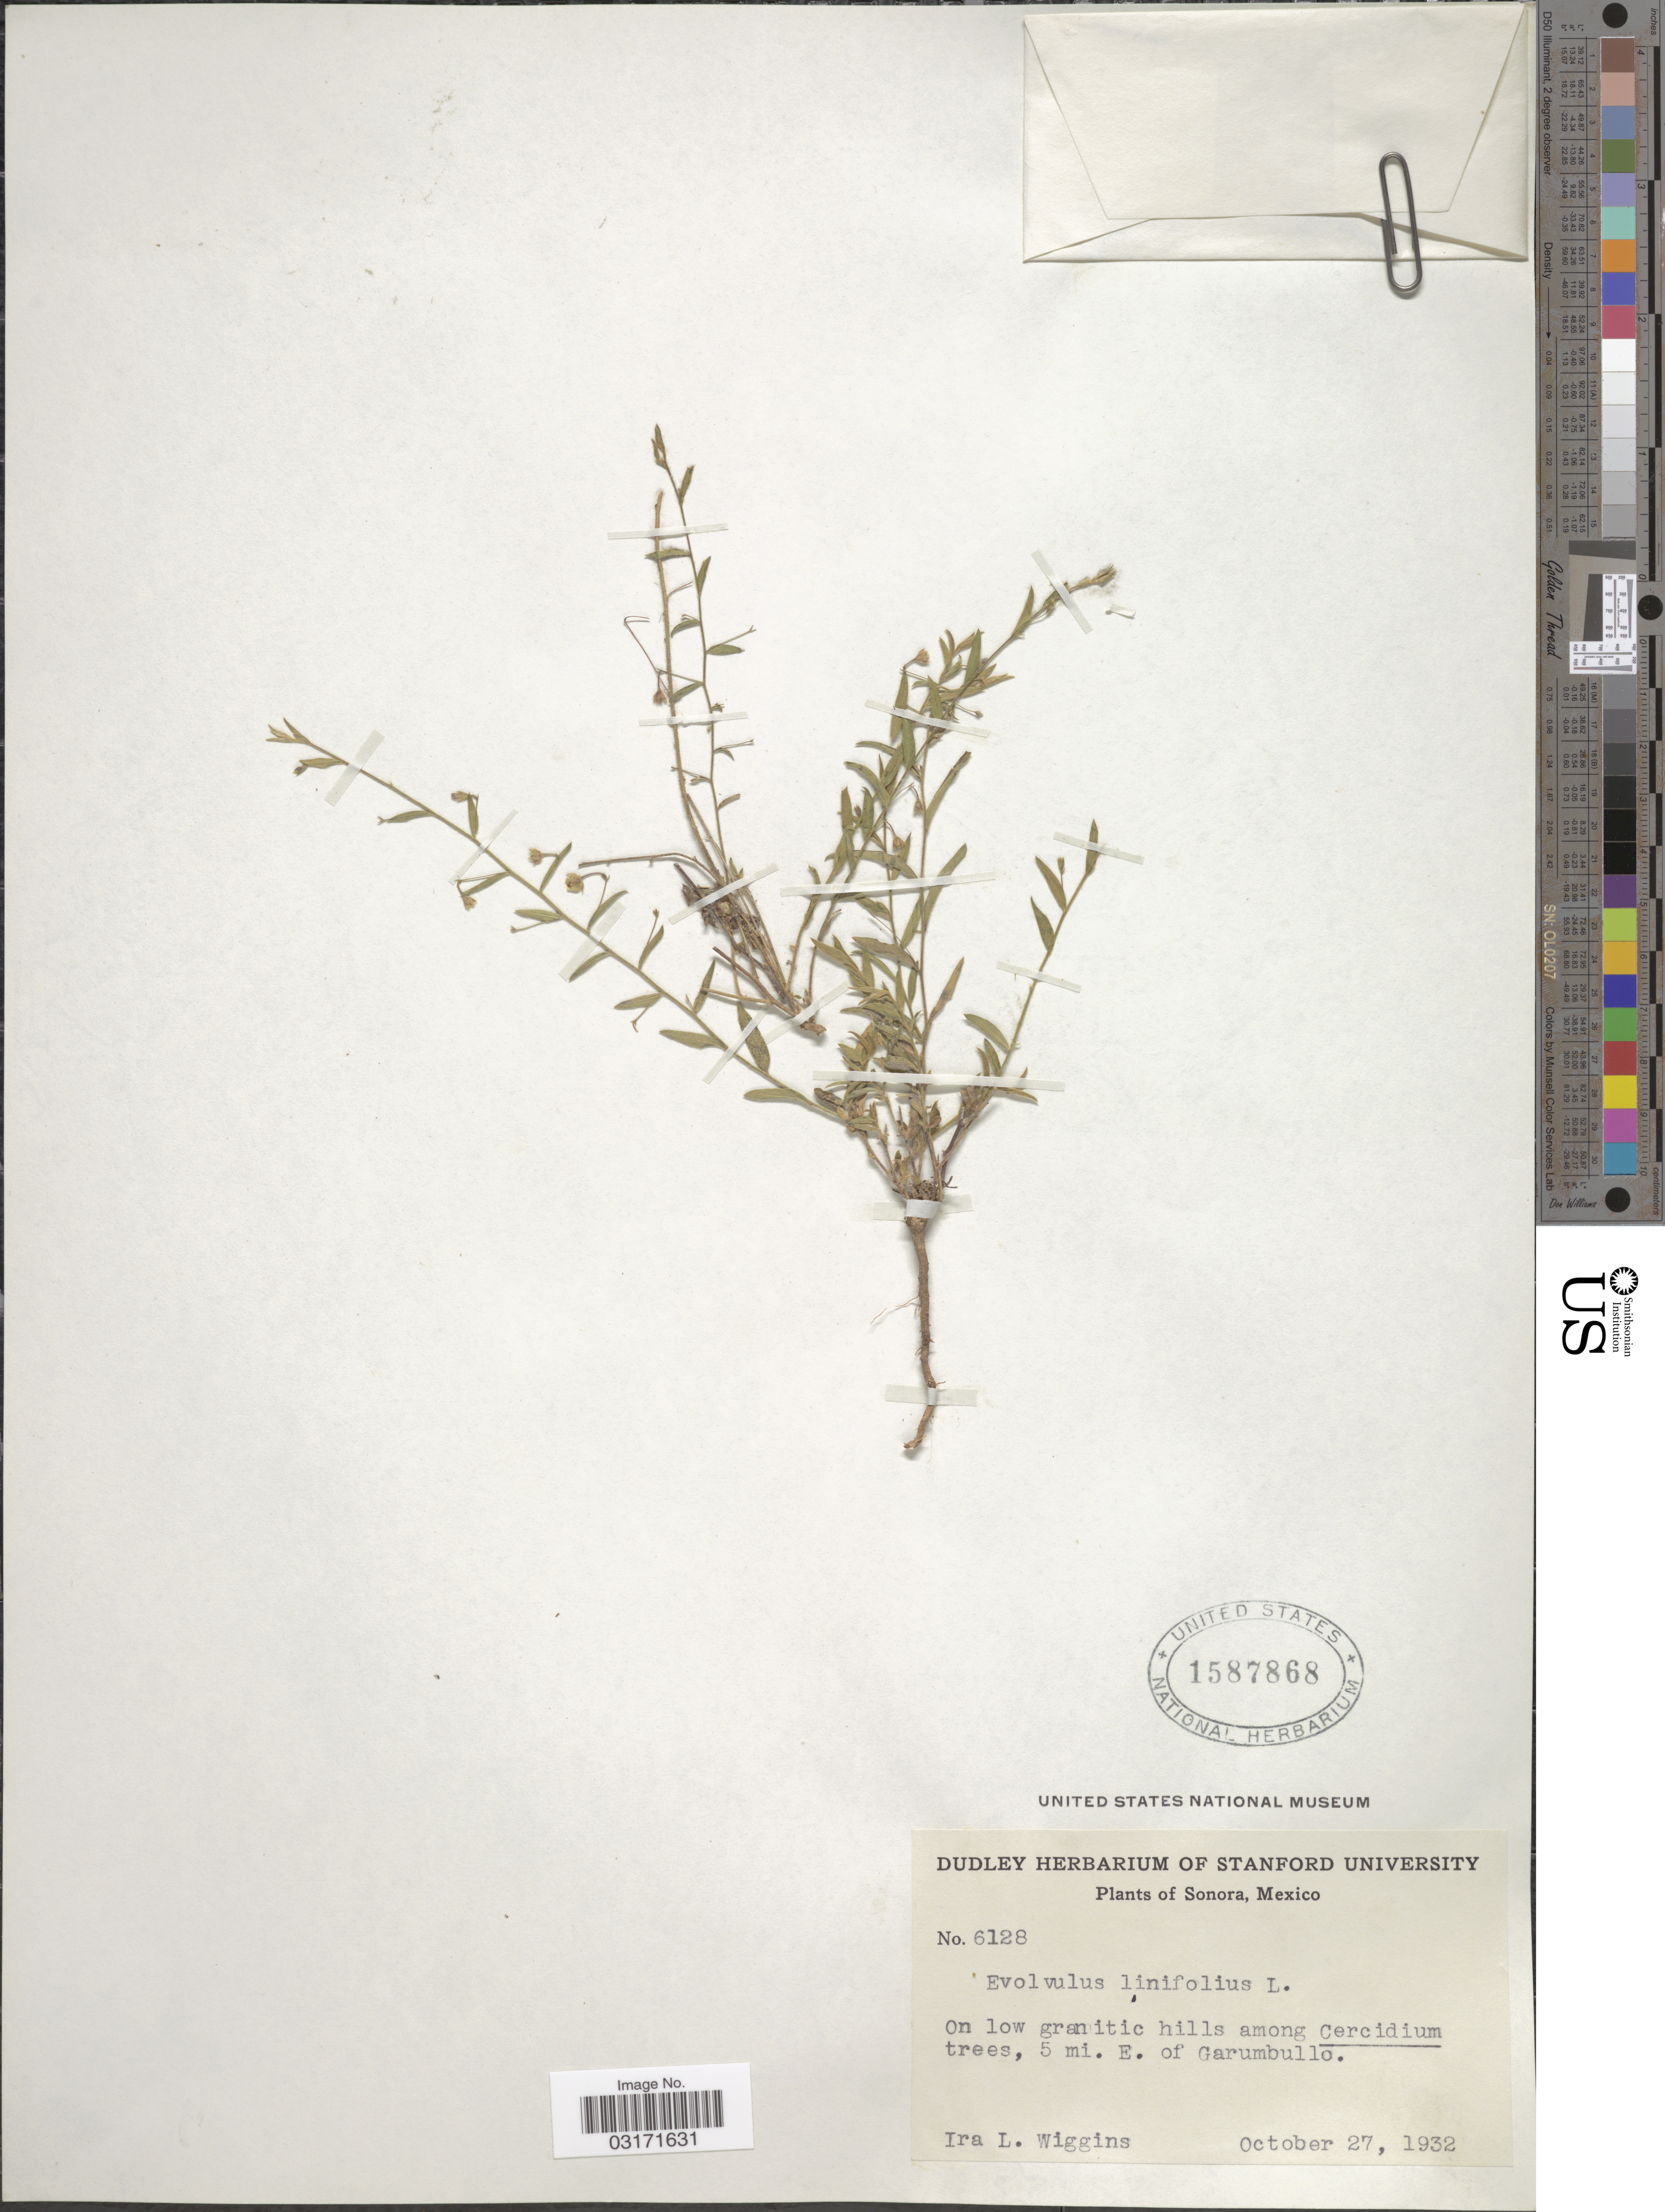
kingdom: Plantae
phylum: Tracheophyta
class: Magnoliopsida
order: Solanales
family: Convolvulaceae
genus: Evolvulus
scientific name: Evolvulus filipes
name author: Mart.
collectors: I. L. Wiggins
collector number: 6128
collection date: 1932-10-27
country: Mexico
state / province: Sonora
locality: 5 mi. E. of Garumbullo.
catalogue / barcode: US 1587868